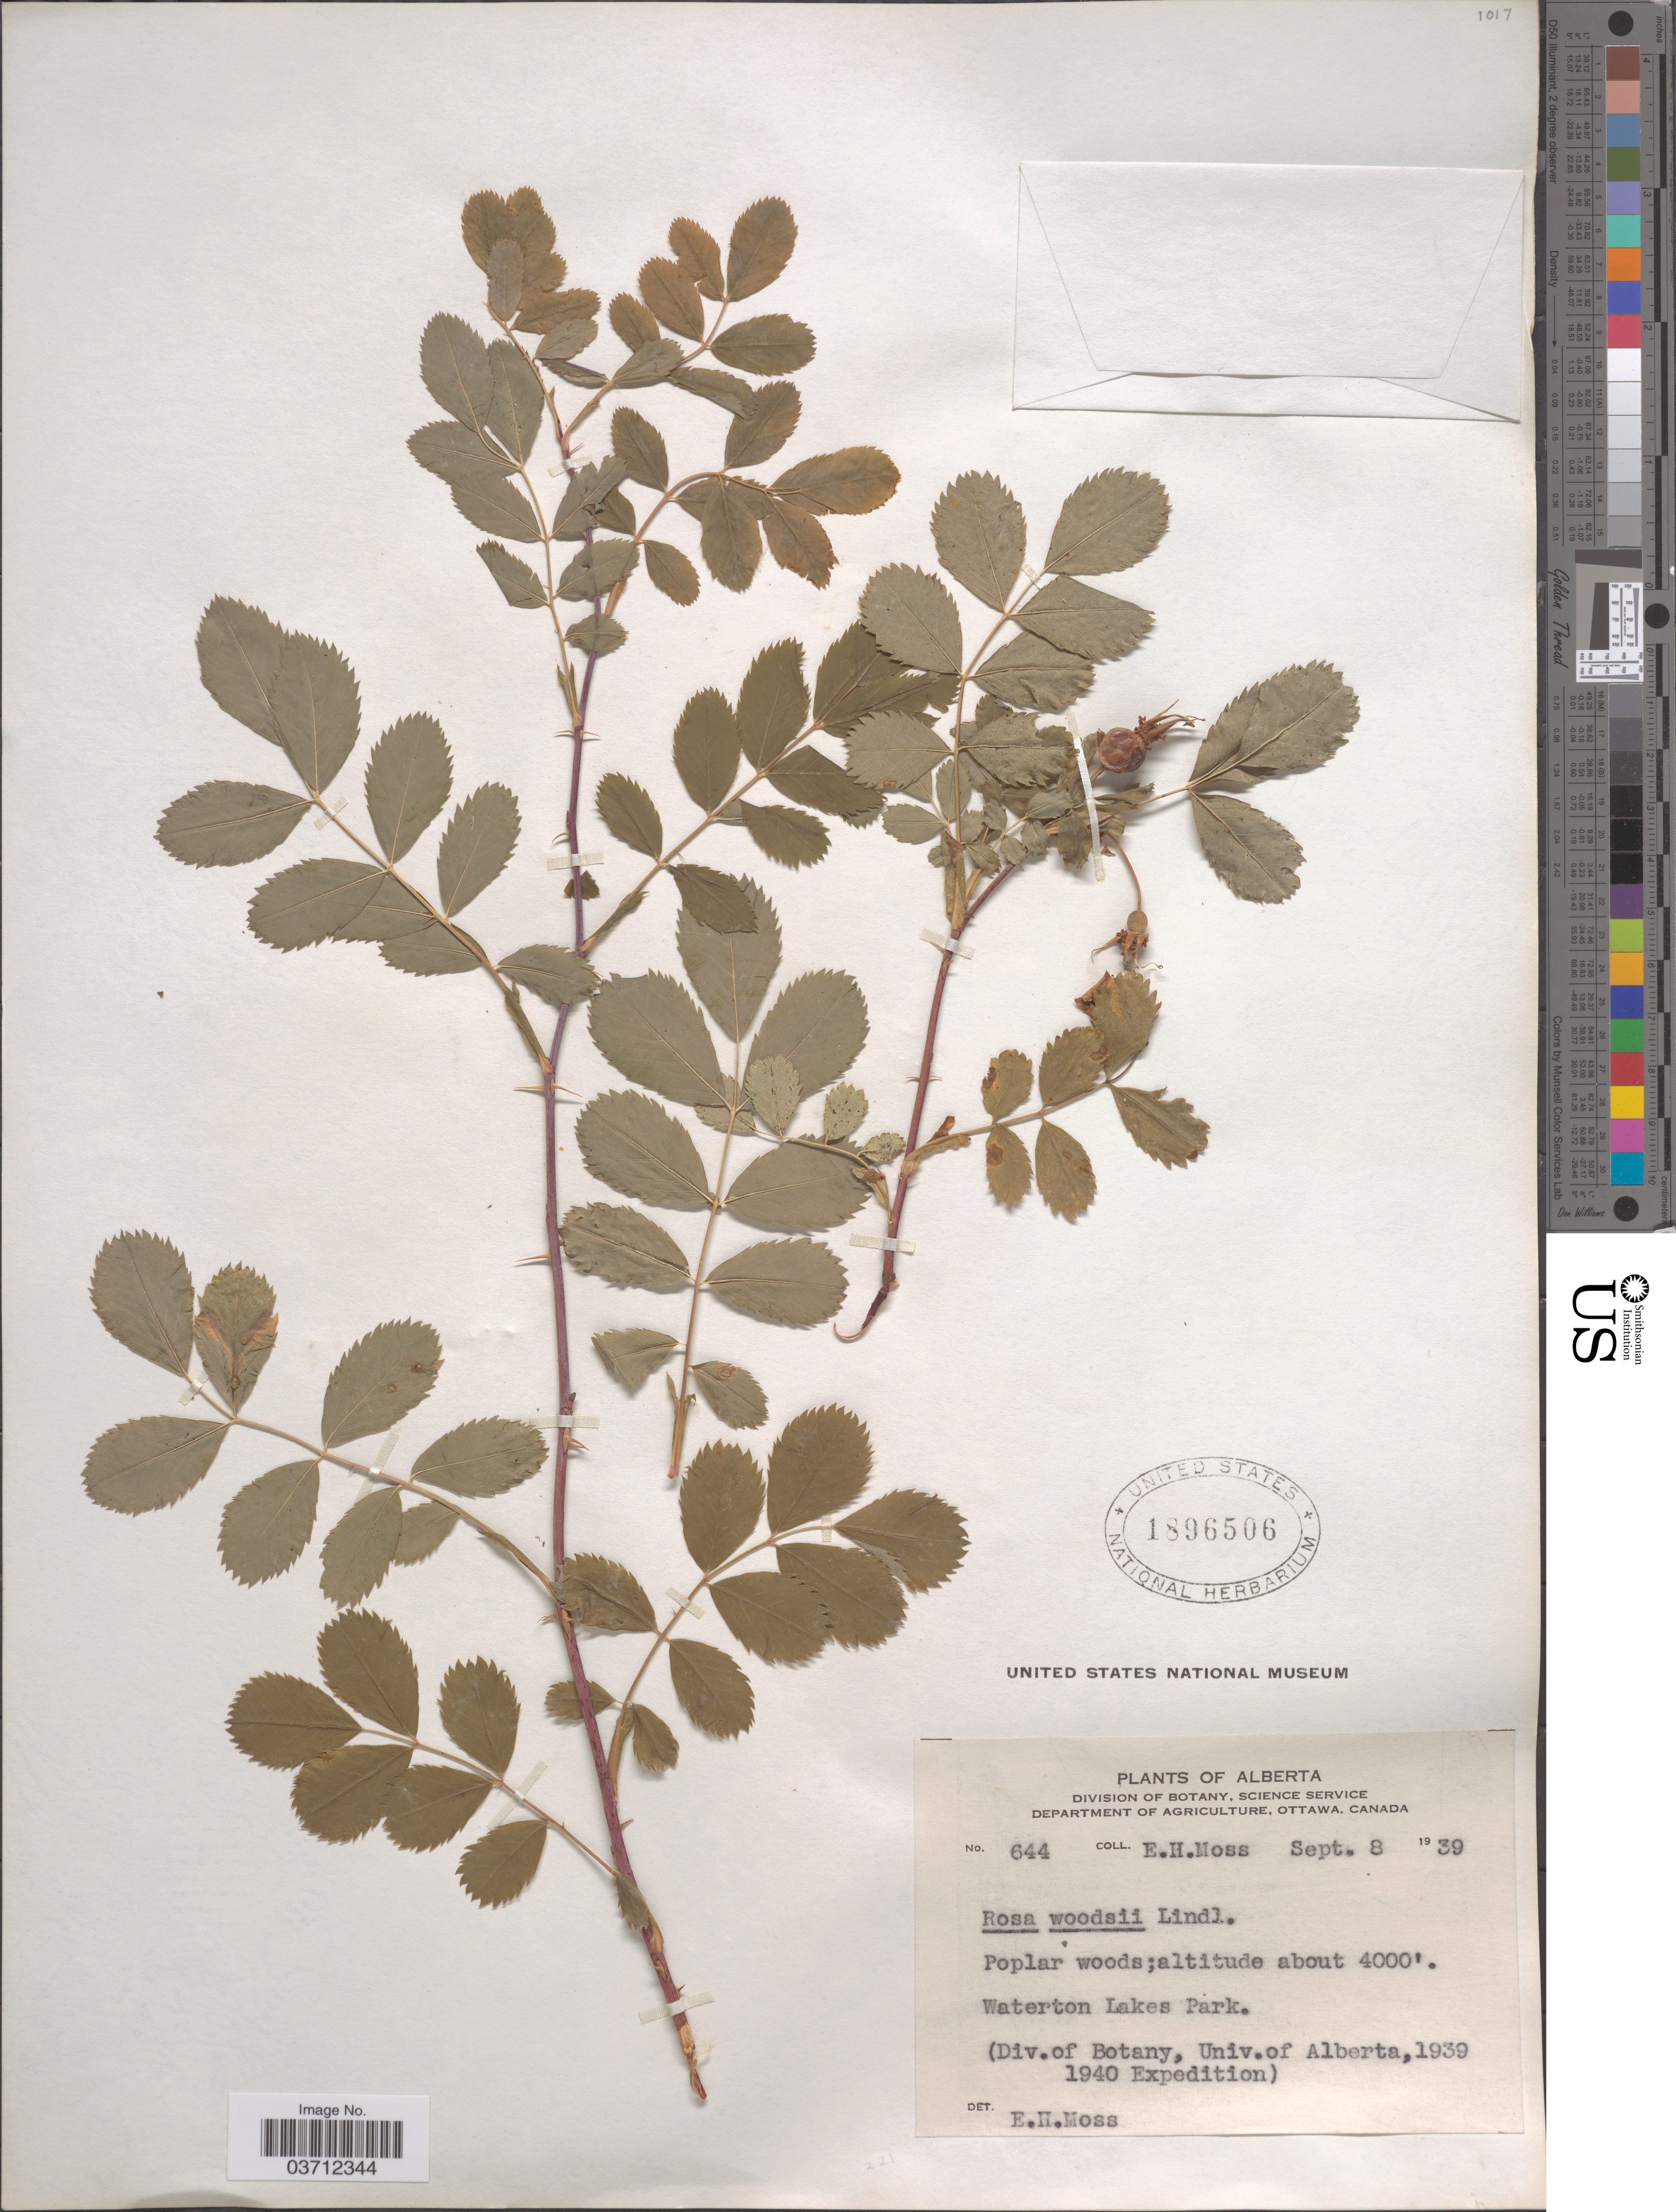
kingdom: Plantae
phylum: Tracheophyta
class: Magnoliopsida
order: Rosales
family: Rosaceae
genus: Rosa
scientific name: Rosa woodsii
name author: Lindl.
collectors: E. Moss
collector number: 644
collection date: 1939-09-08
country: Canada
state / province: Alberta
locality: Waterton Lakes Park.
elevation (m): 1219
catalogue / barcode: US 1896506